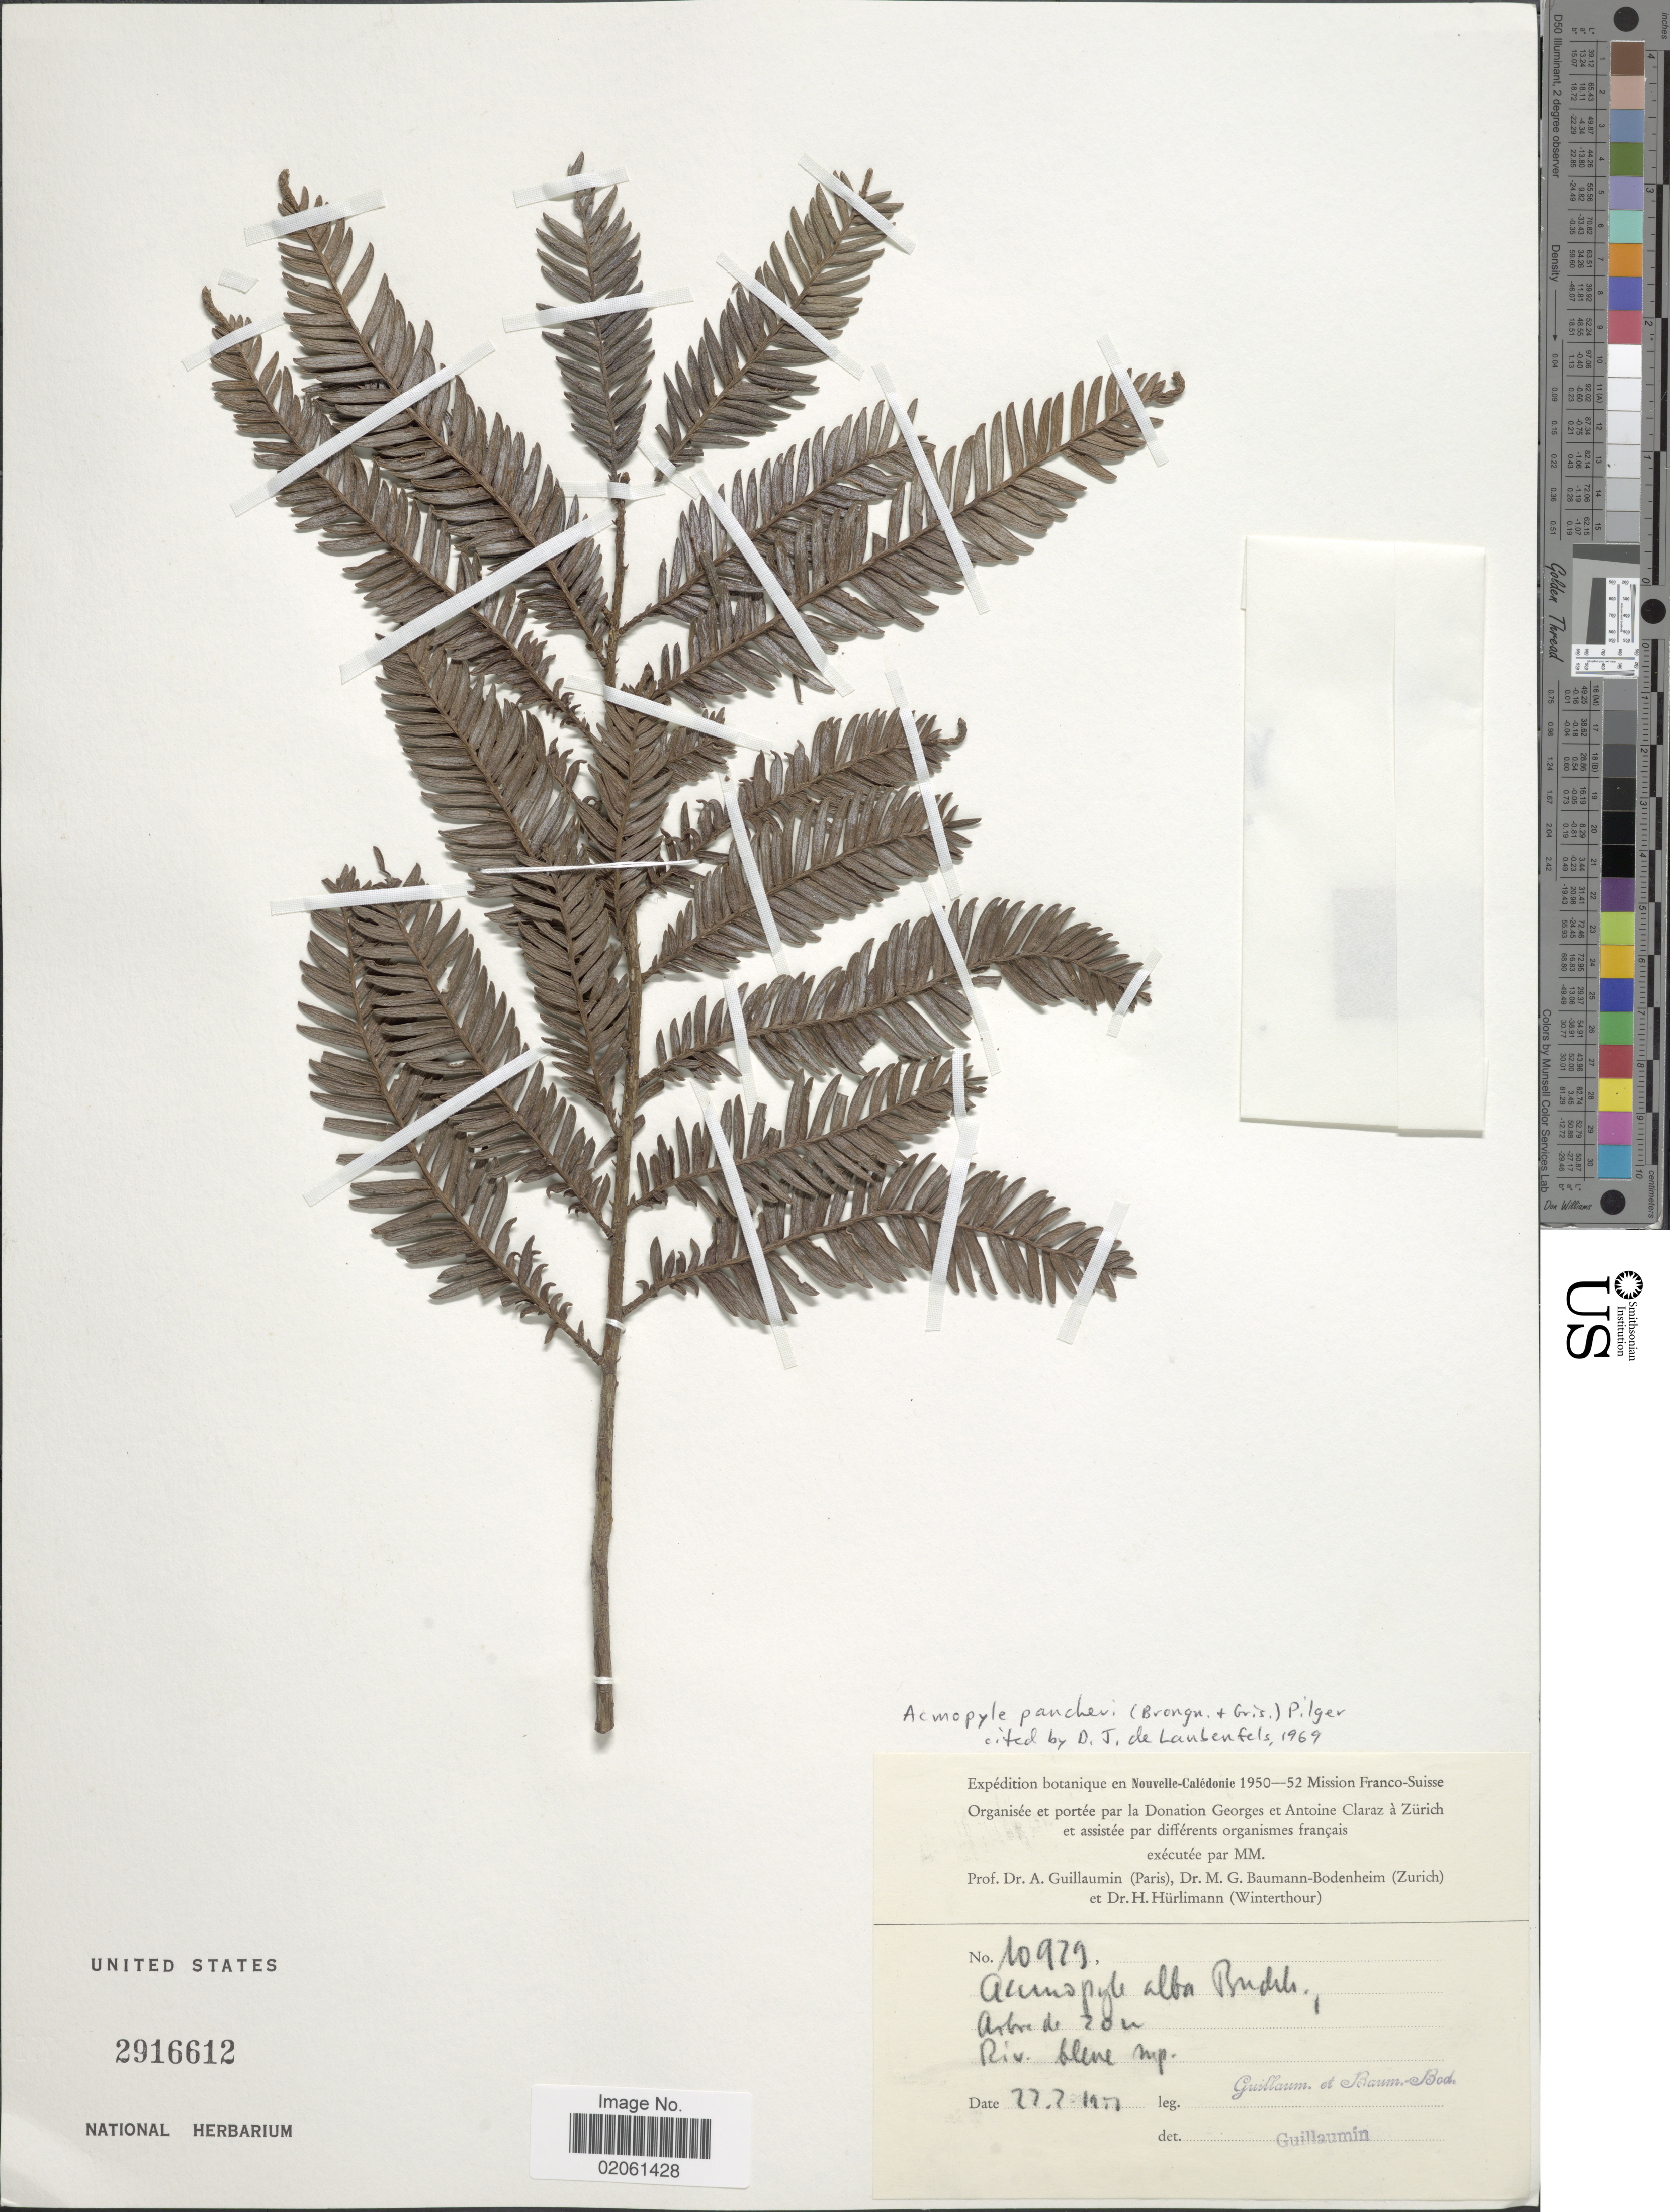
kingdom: Plantae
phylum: Tracheophyta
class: Pinopsida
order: Pinales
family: Podocarpaceae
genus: Acmopyle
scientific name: Acmopyle pancheri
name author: (Brongn. & Gris) Pilg.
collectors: A. Guillaumin & M. G. Baumann-Bodenheim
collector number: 10929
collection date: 1951-02-22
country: New Caledonia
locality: Riv. blene mp. [interpreted]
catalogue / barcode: US 2916612